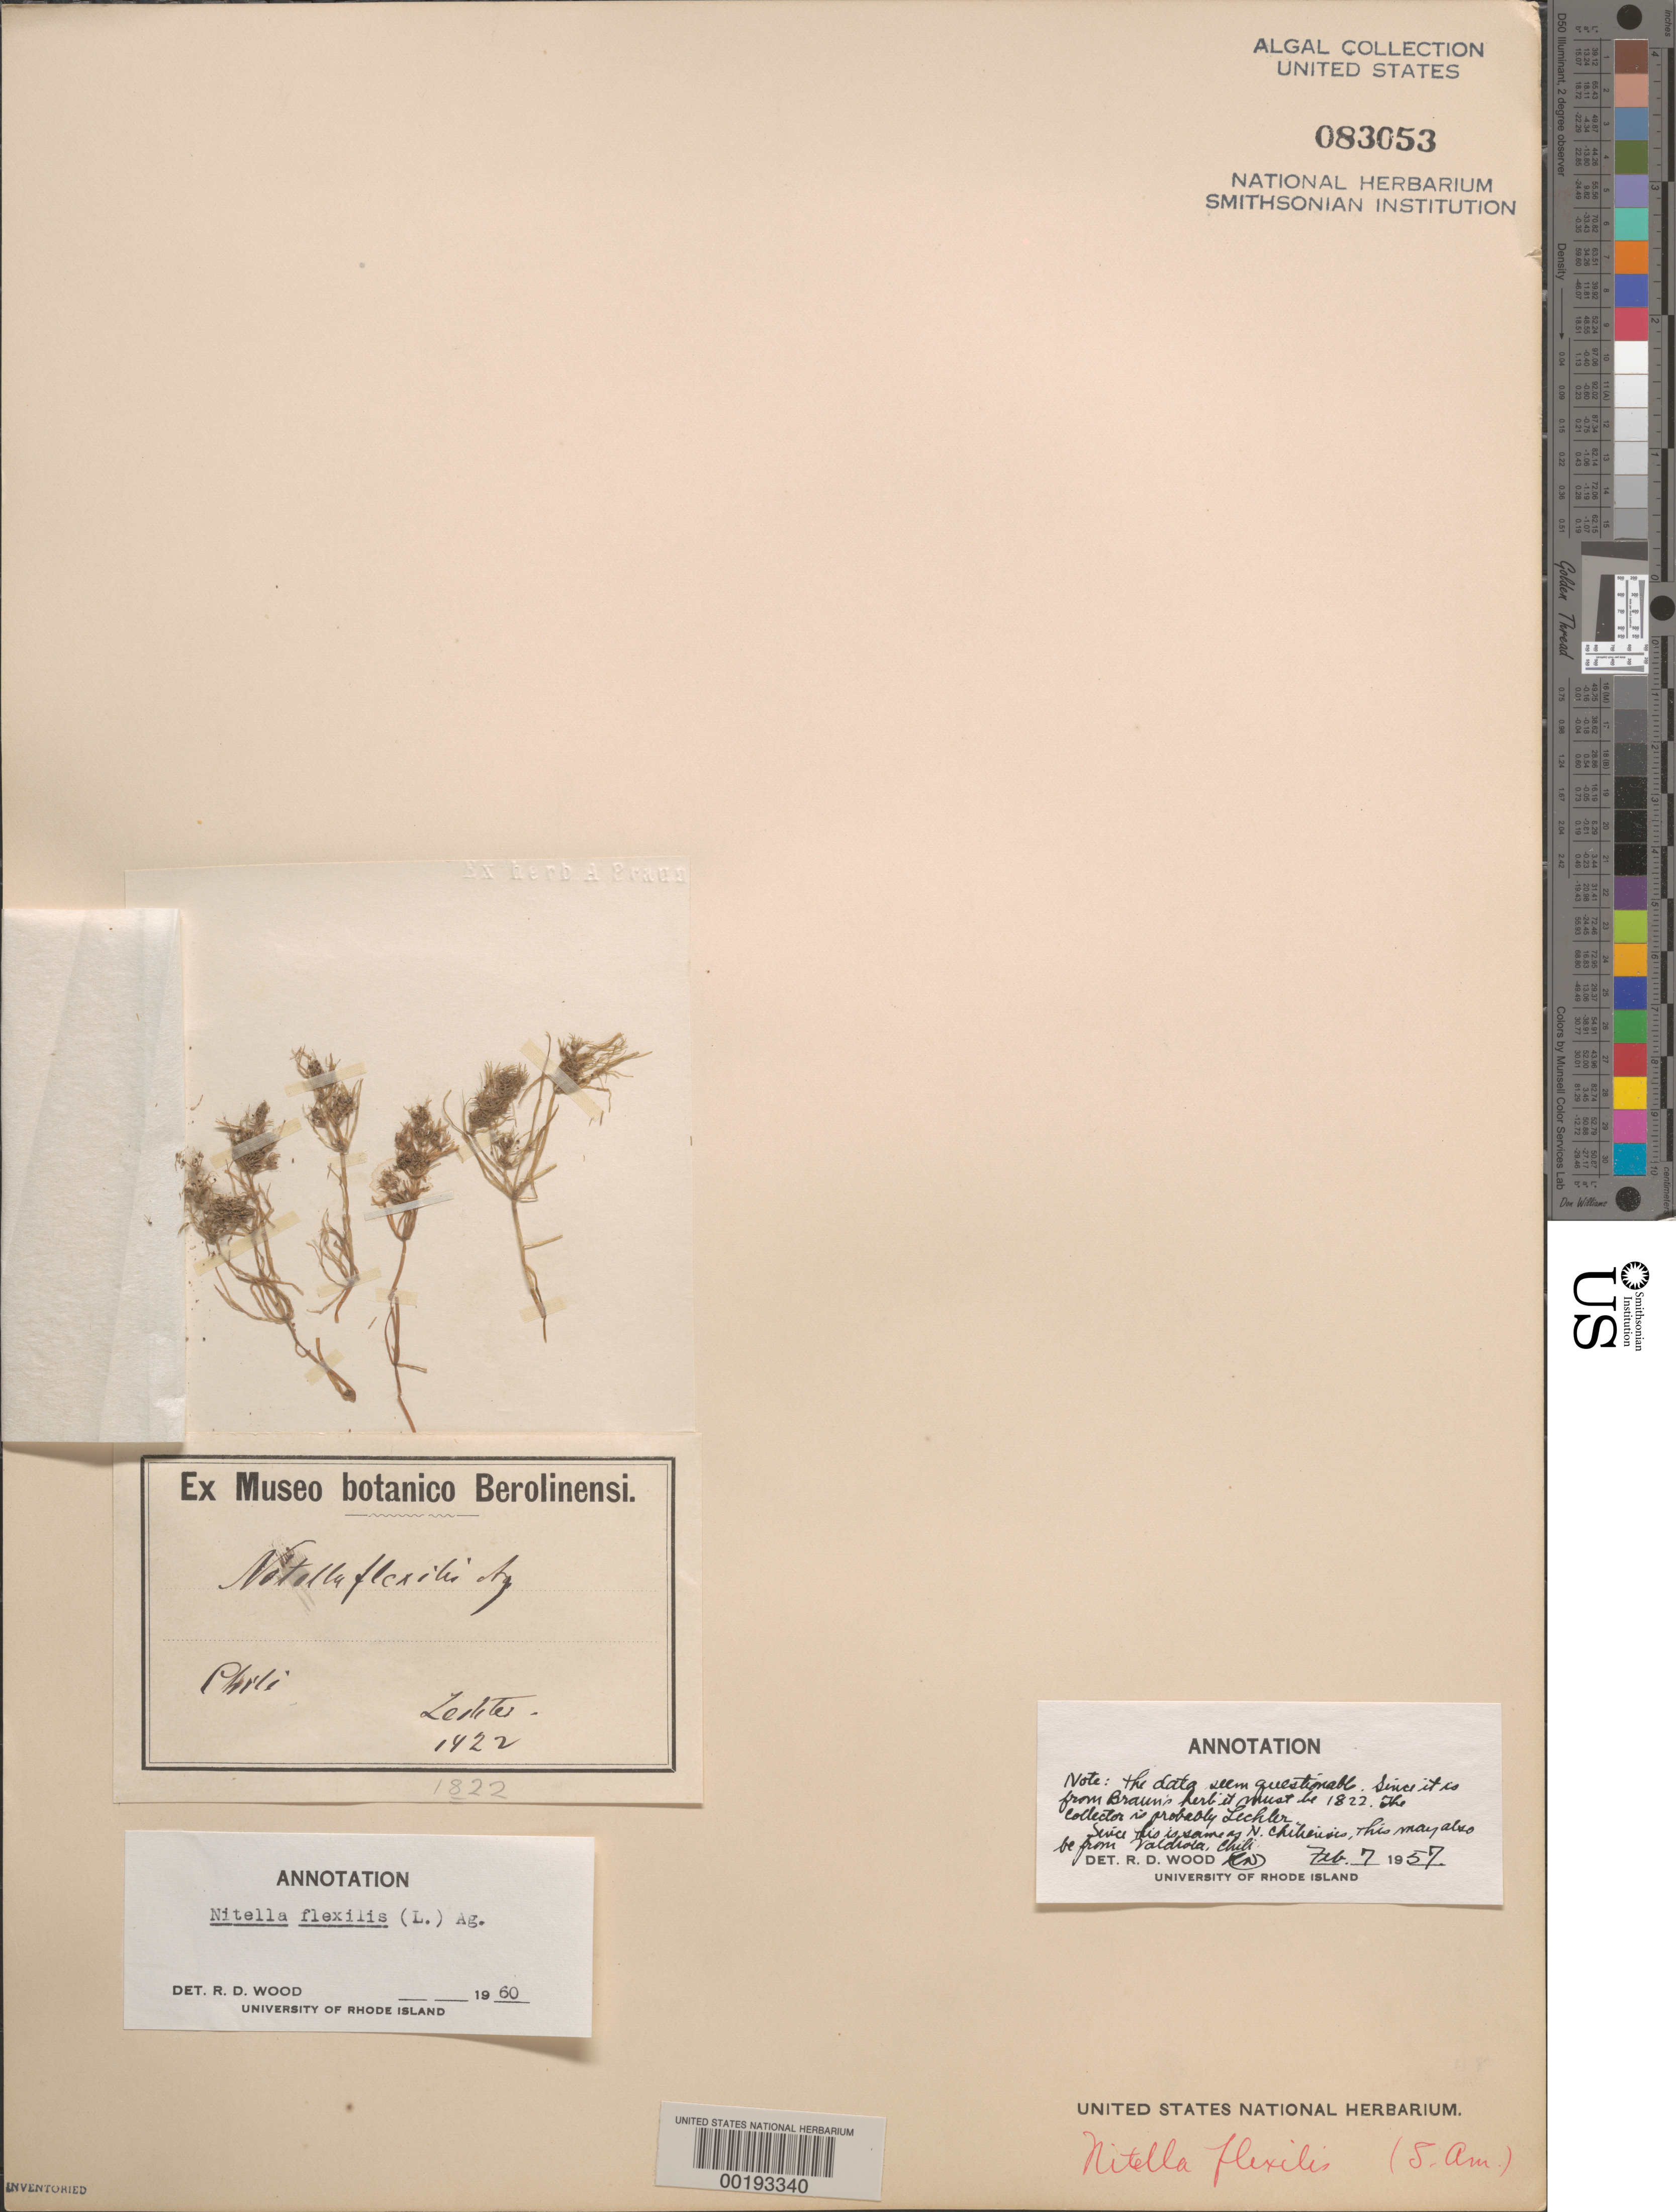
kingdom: Plantae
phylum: Charophyta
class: Charophyceae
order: Charales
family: Characeae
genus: Nitella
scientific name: Nitella flexilis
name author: (L.) C. Agardh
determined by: Wood, R. D.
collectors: W. Lechler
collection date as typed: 1822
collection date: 1822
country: Chile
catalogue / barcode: US 83053